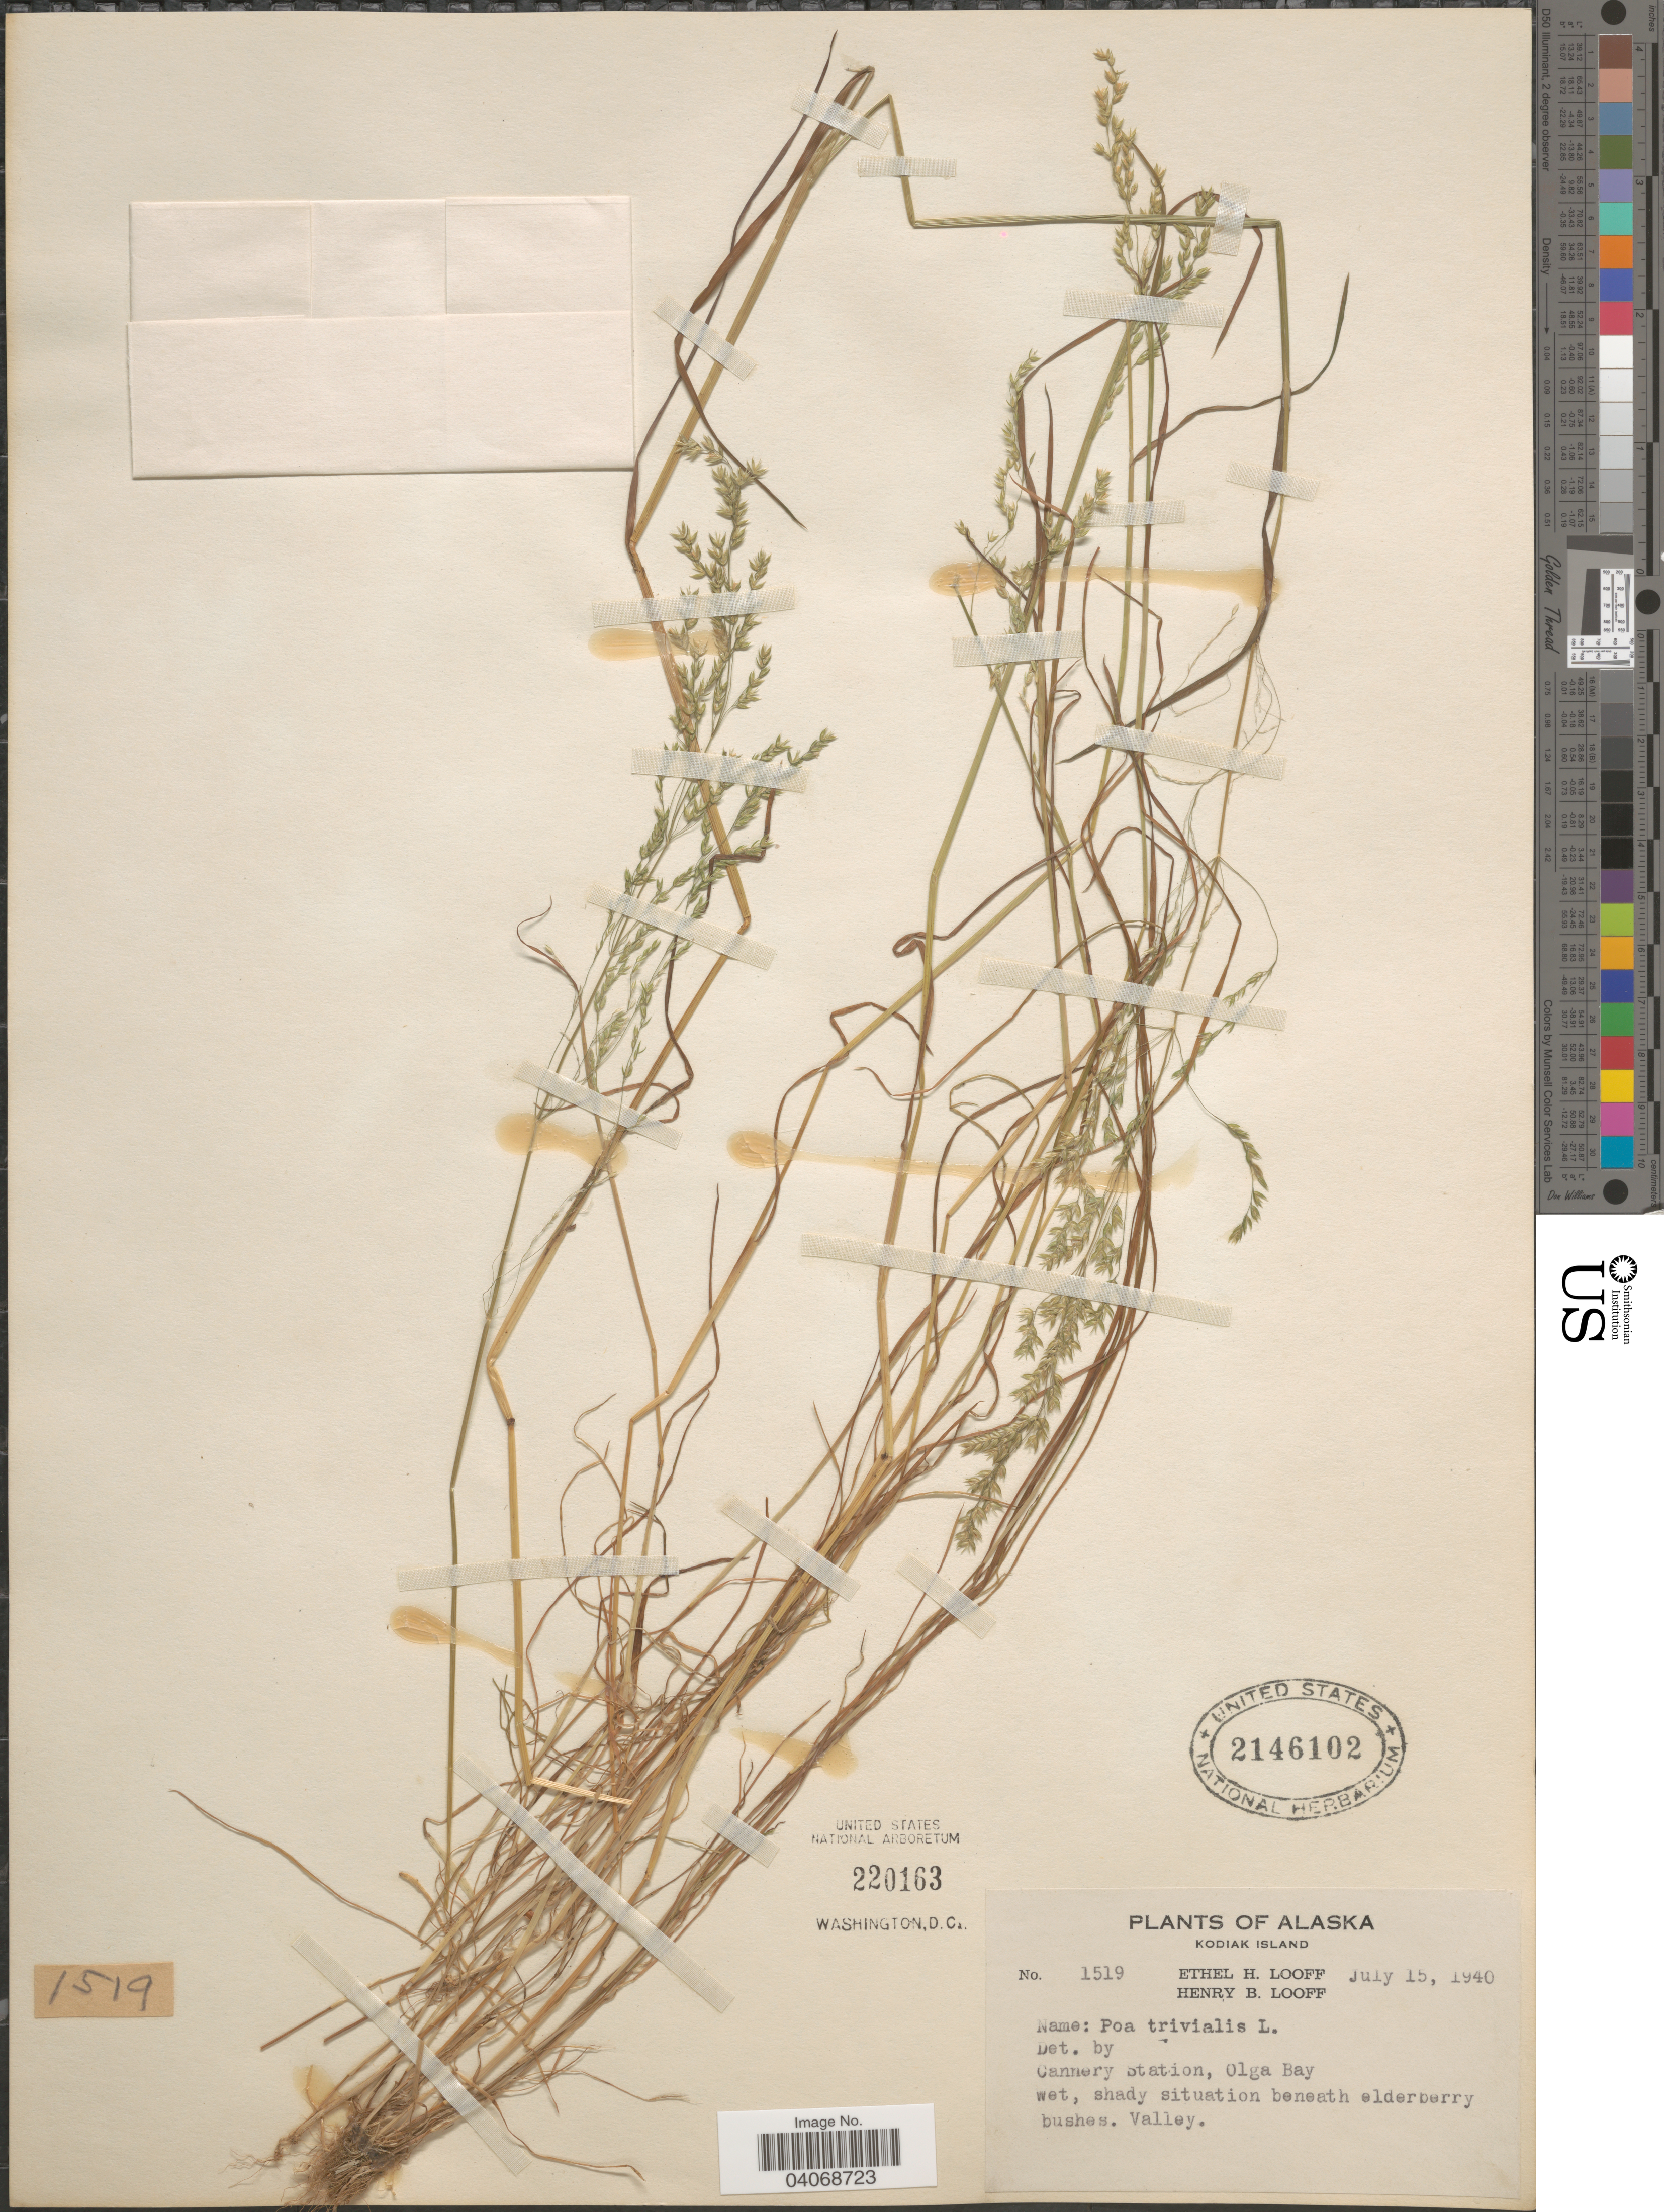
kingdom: Plantae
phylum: Tracheophyta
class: Liliopsida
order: Poales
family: Poaceae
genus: Poa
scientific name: Poa trivialis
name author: L.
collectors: E. Looff & H. Looff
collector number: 1519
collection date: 1940-07-15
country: United States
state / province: Alaska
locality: Kodiak Island. Cannery Station, Olga Bay. Wet, shady situation beneath elderberry bushes. Valley.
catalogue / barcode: US 2146102